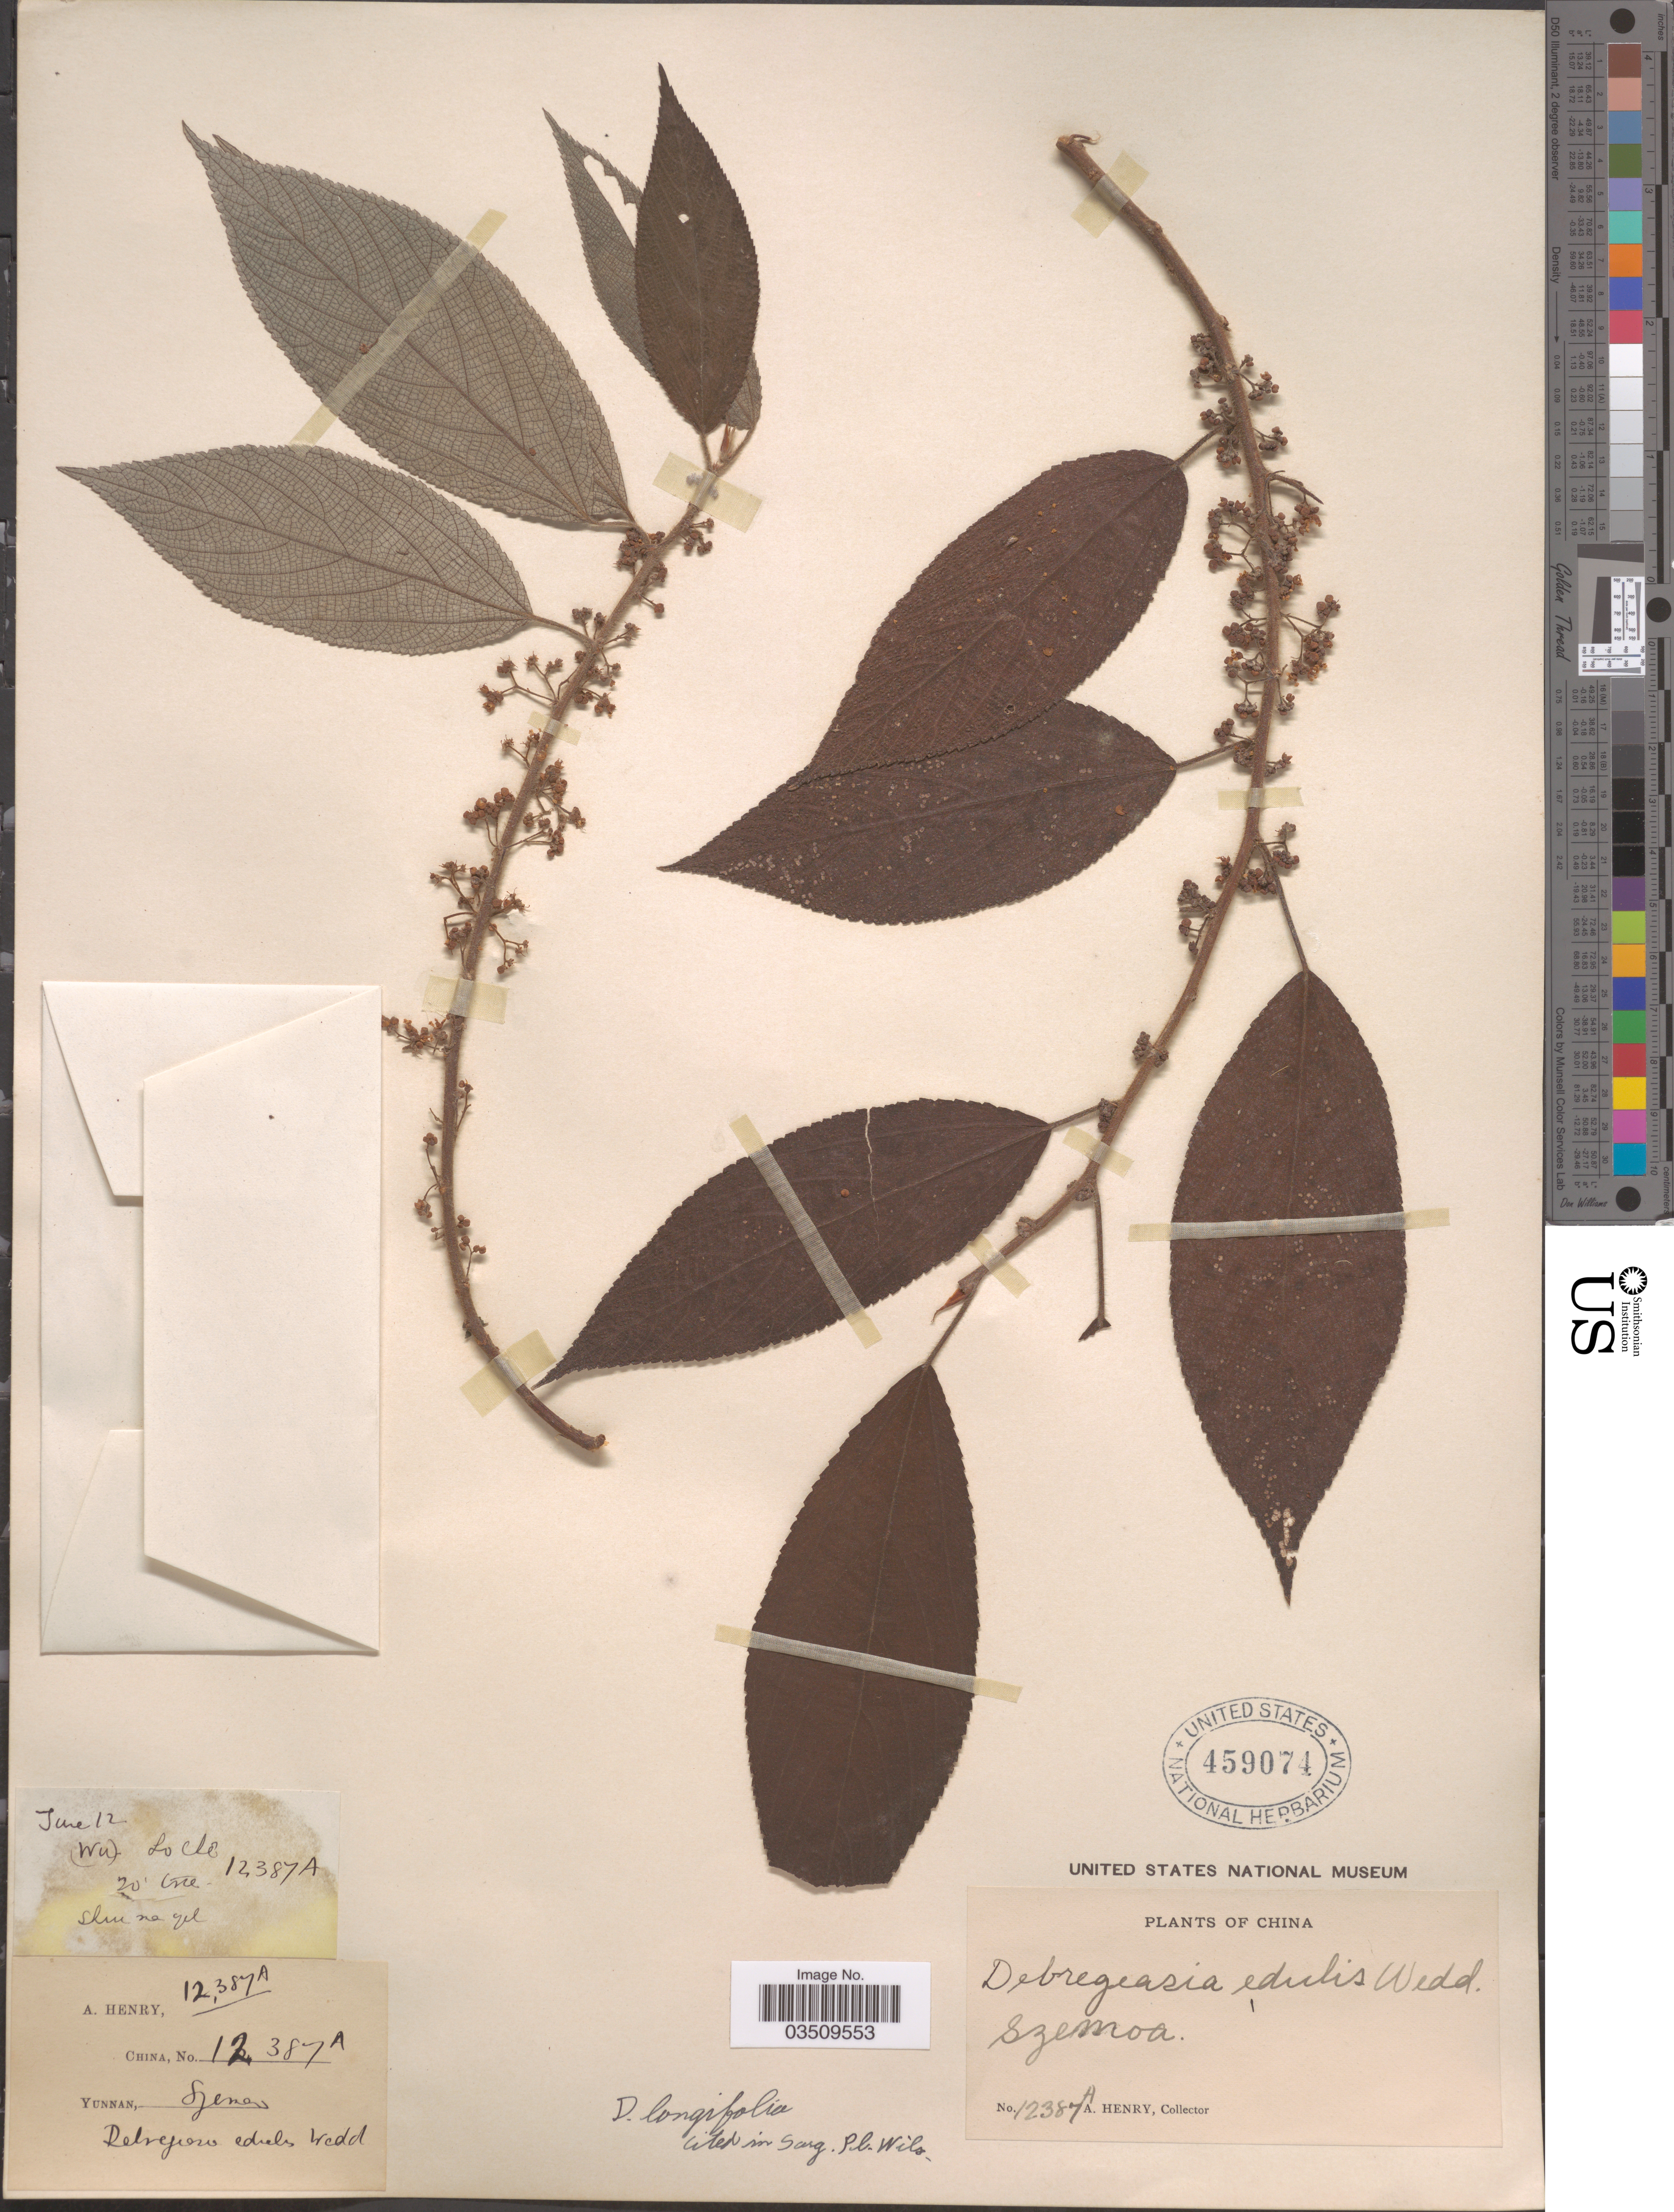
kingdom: Plantae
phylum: Tracheophyta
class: Magnoliopsida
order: Rosales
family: Urticaceae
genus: Debregeasia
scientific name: Debregeasia longifolia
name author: (Burm. f.) Wedd.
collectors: A. Henry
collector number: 12387 A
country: China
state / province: Yunnan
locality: Yunnan, Szemao.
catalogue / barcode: US 459074